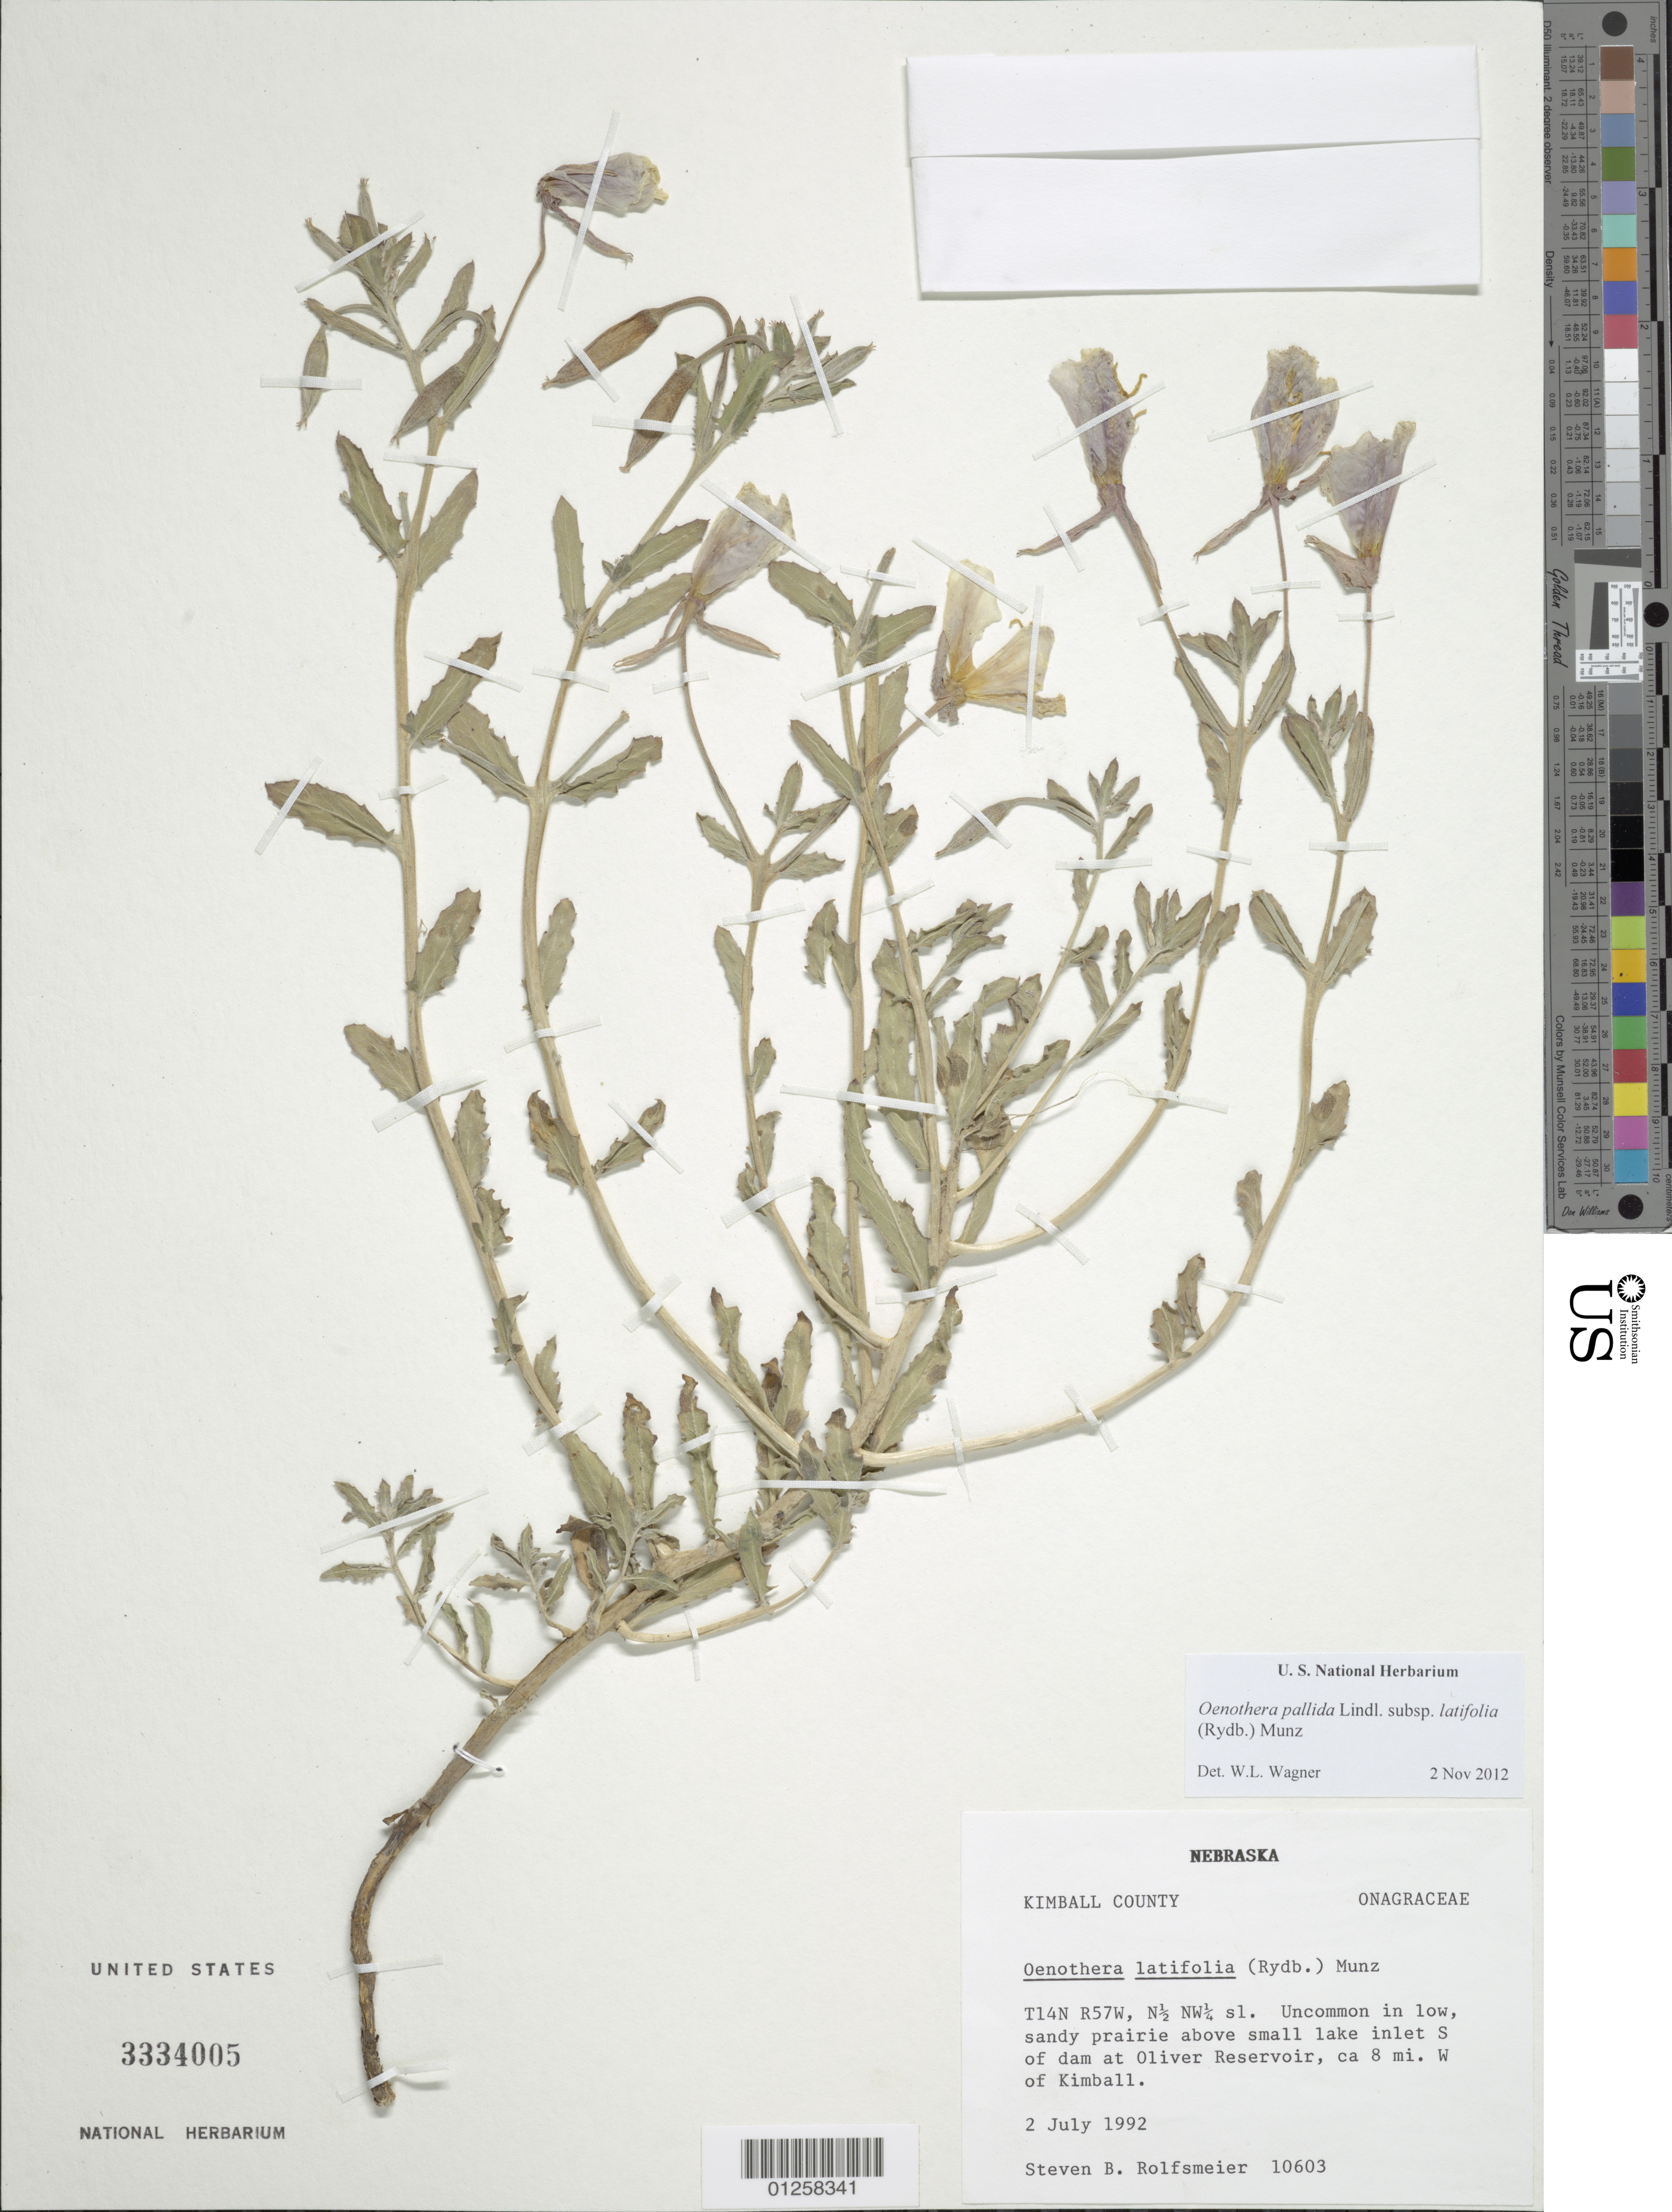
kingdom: Plantae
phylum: Tracheophyta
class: Magnoliopsida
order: Myrtales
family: Onagraceae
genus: Oenothera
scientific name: Oenothera pallida subsp. latifolia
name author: (Rydb.) Munz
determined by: Wagner, W. L., (BOT), Smithsonian Institution - National Museum of Natural History (UNITED STATES)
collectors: S. Rolfsmeier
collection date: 1992-07-02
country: United States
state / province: Nebraska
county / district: Morrill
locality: T14N R 57W, N1/2 NW1/4 sl., above small lake inlet S of dam at Oliver Reservoir, ca 8 mi. W of Kimball.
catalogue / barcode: US 3334005